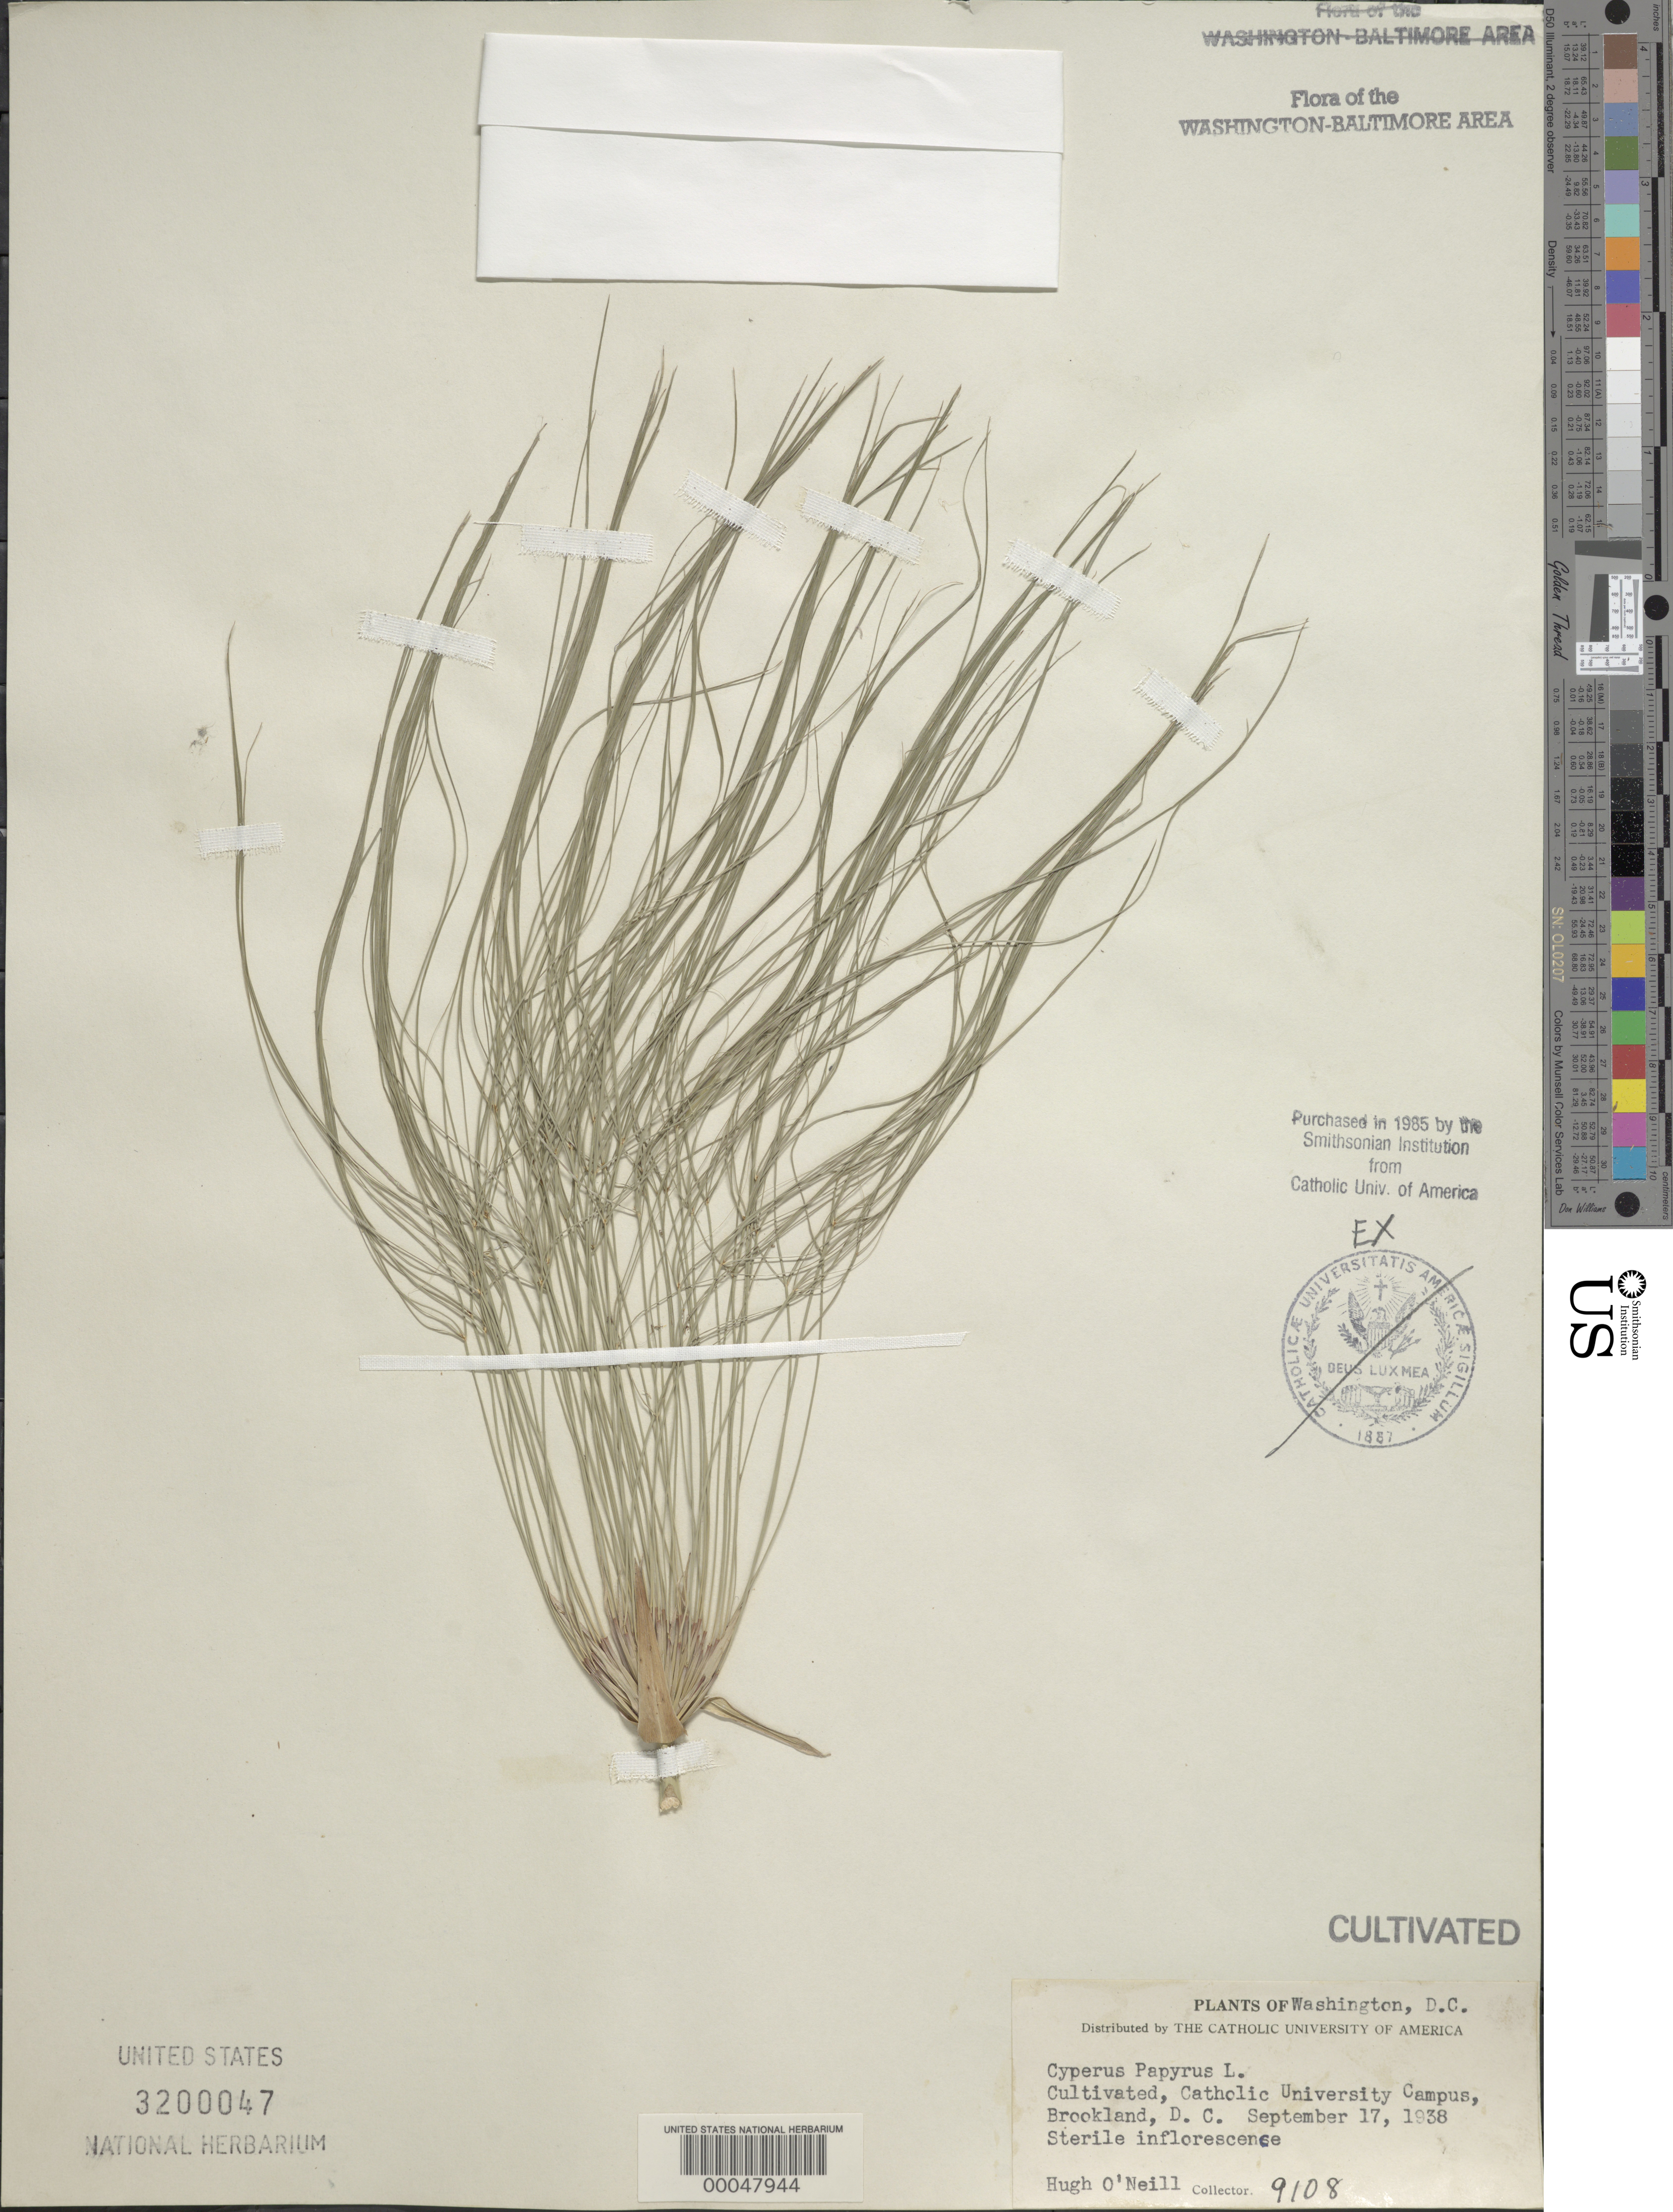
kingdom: Plantae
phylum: Tracheophyta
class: Liliopsida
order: Poales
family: Cyperaceae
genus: Cyperus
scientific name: Cyperus papyrus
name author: L.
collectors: H. O'Neill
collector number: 9108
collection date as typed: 17 Sep 1938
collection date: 1938-09-17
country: United States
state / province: District of Columbia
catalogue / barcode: US 3200047